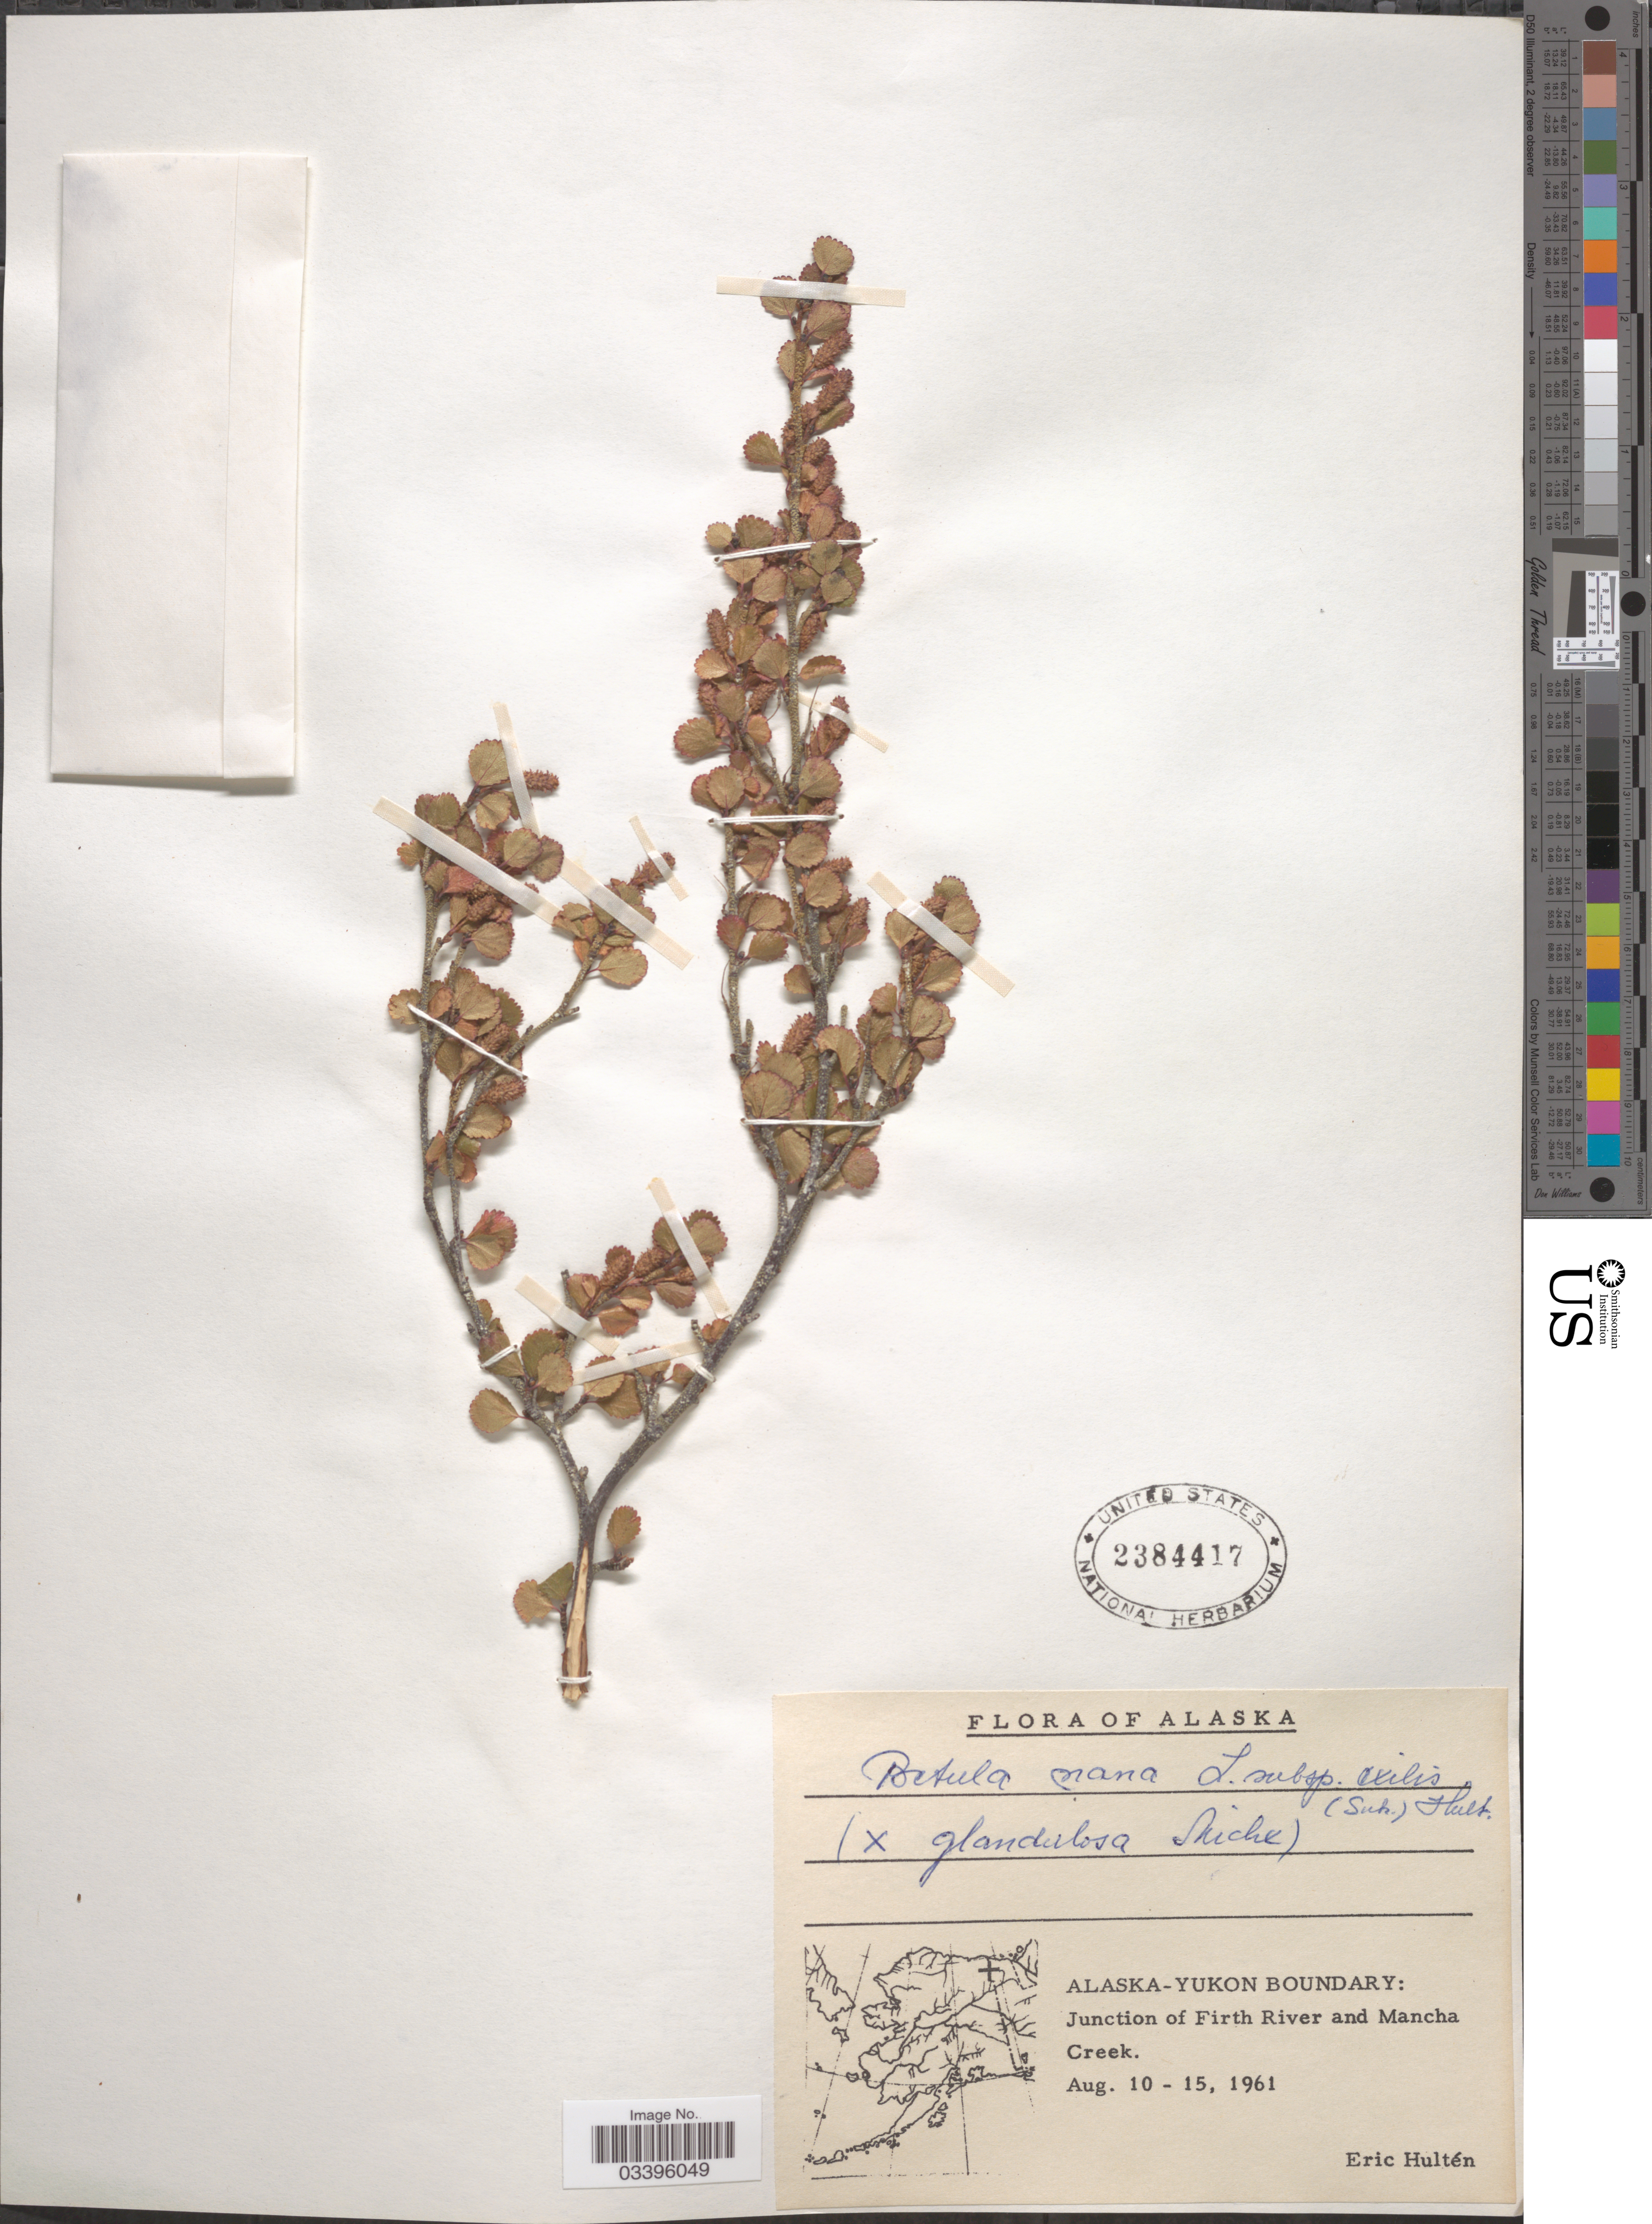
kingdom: Plantae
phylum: Tracheophyta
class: Magnoliopsida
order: Fagales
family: Betulaceae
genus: Betula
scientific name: Betula nana subsp. exilis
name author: L.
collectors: E. G. Hultén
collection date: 1961-08-10/1961-08-15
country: United States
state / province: Alaska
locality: Alaska-Yukon Boundary: Junction of Firth River and Mancha Creek.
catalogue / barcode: US 2384417